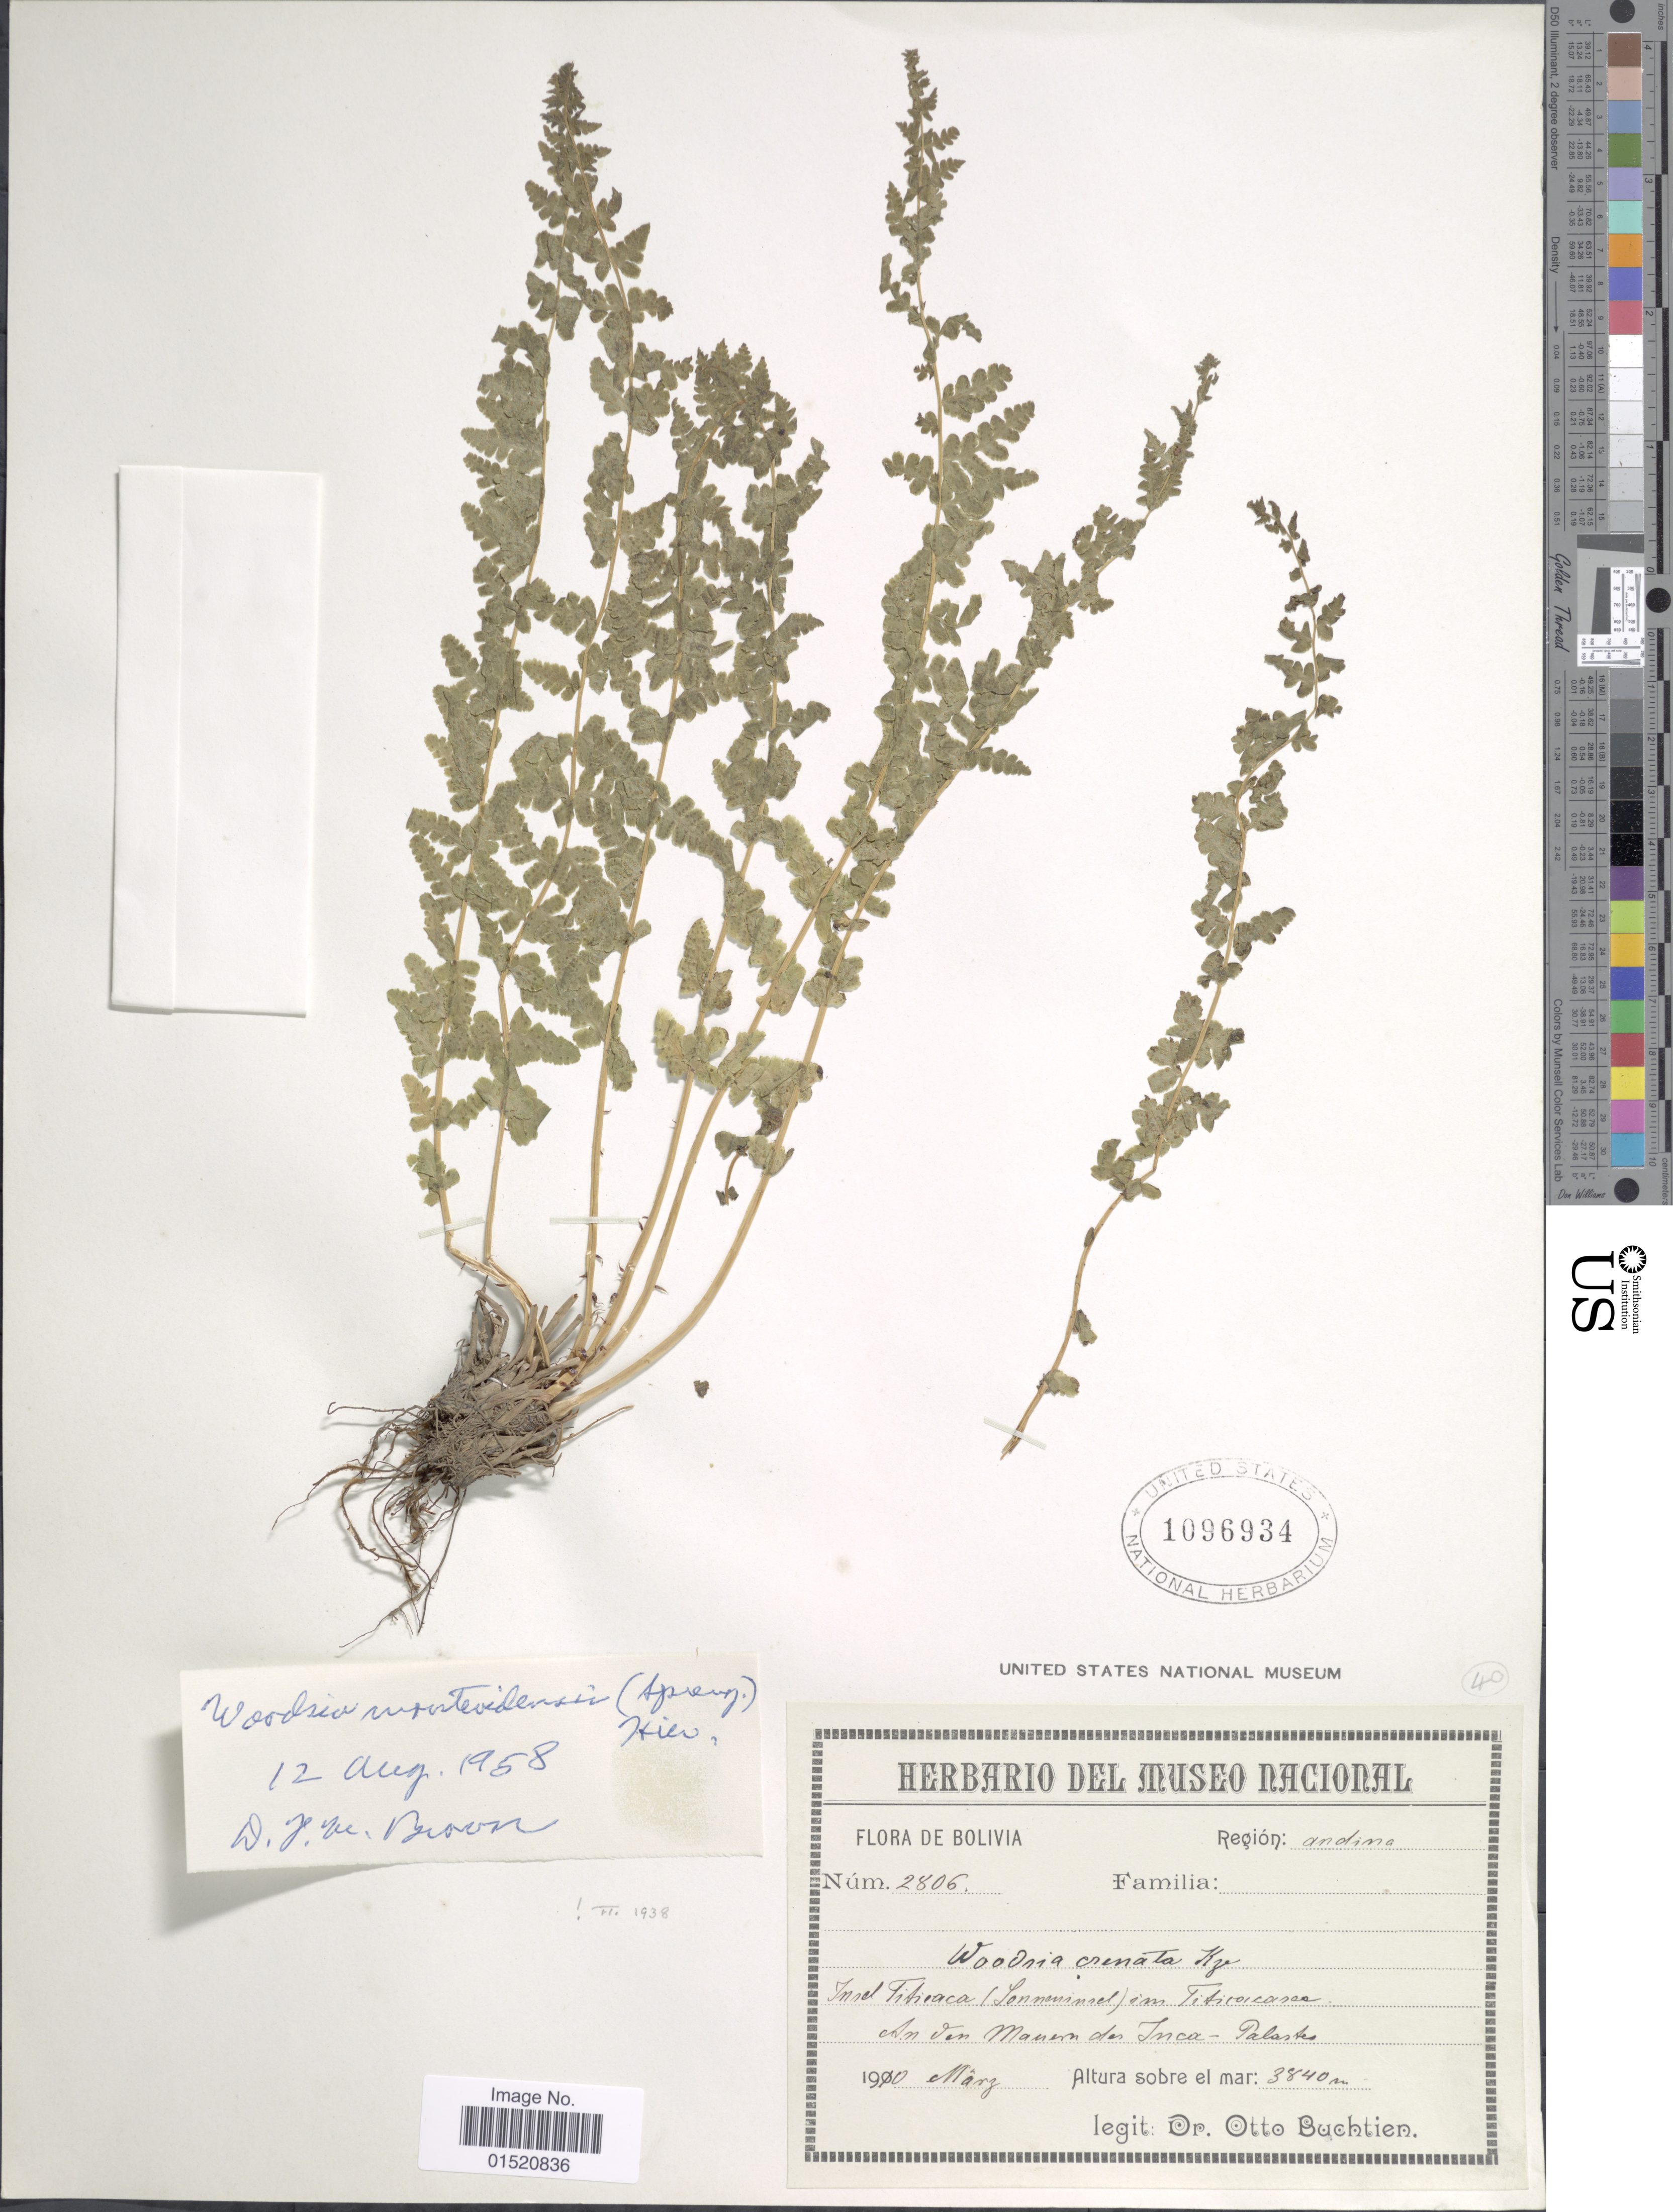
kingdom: Plantae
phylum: Tracheophyta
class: Polypodiopsida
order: Polypodiales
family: Woodsiaceae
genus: Woodsia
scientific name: Woodsia montevidensis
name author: (Spreng.) Hieron.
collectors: O. Buchtien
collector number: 2806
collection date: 1910-03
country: Bolivia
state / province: La Paz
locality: Insel Titicaca (Sonnen insel), at the Inca Palace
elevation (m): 3840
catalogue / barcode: US 1096934